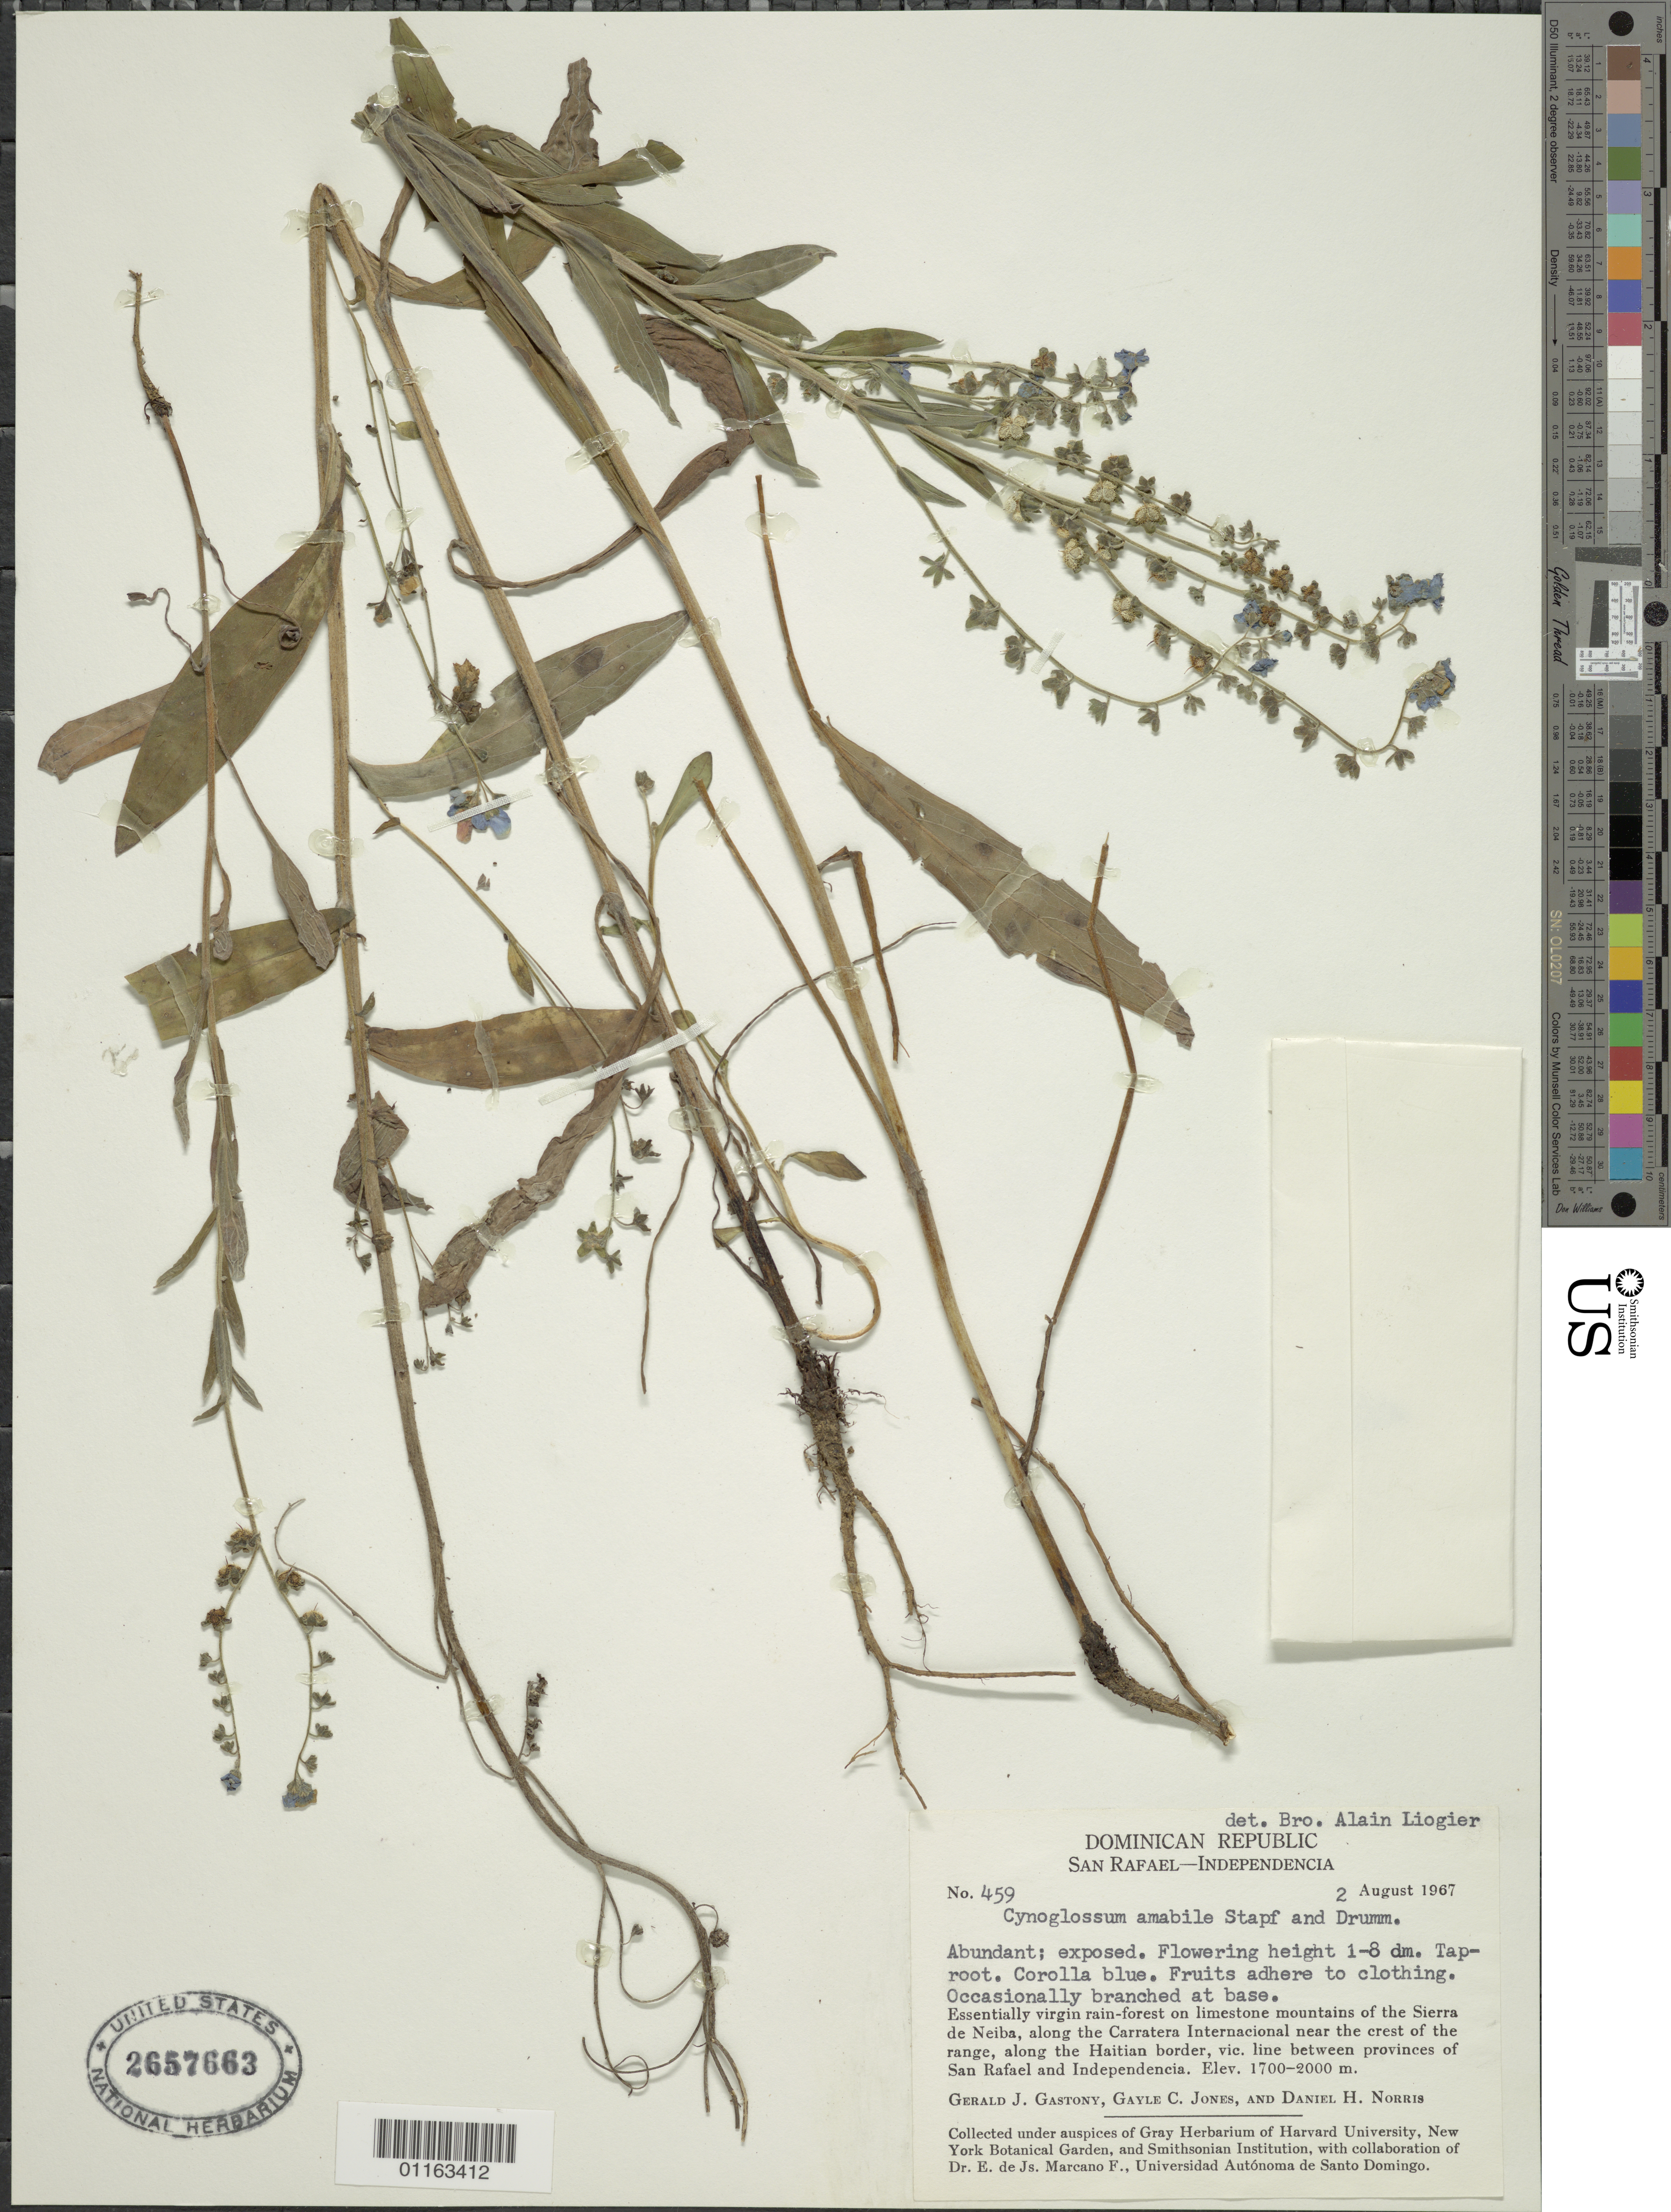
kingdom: Plantae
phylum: Tracheophyta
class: Magnoliopsida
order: Boraginales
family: Boraginaceae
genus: Cynoglossum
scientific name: Cynoglossum amabile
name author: Stapf & J.R. Drumm.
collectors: G. Gastony, G. C. Jones & D. H. Norris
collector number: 459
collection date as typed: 02 Aug 1967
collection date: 1967-08-02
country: Dominican Republic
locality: San Rafael - Independencia. Essentially virgin rain forest on limestone moutains of the Sierra de Neiba, along the Carratera Internacional near the creat of the range, along the Haitian border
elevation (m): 1700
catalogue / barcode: US 2657663